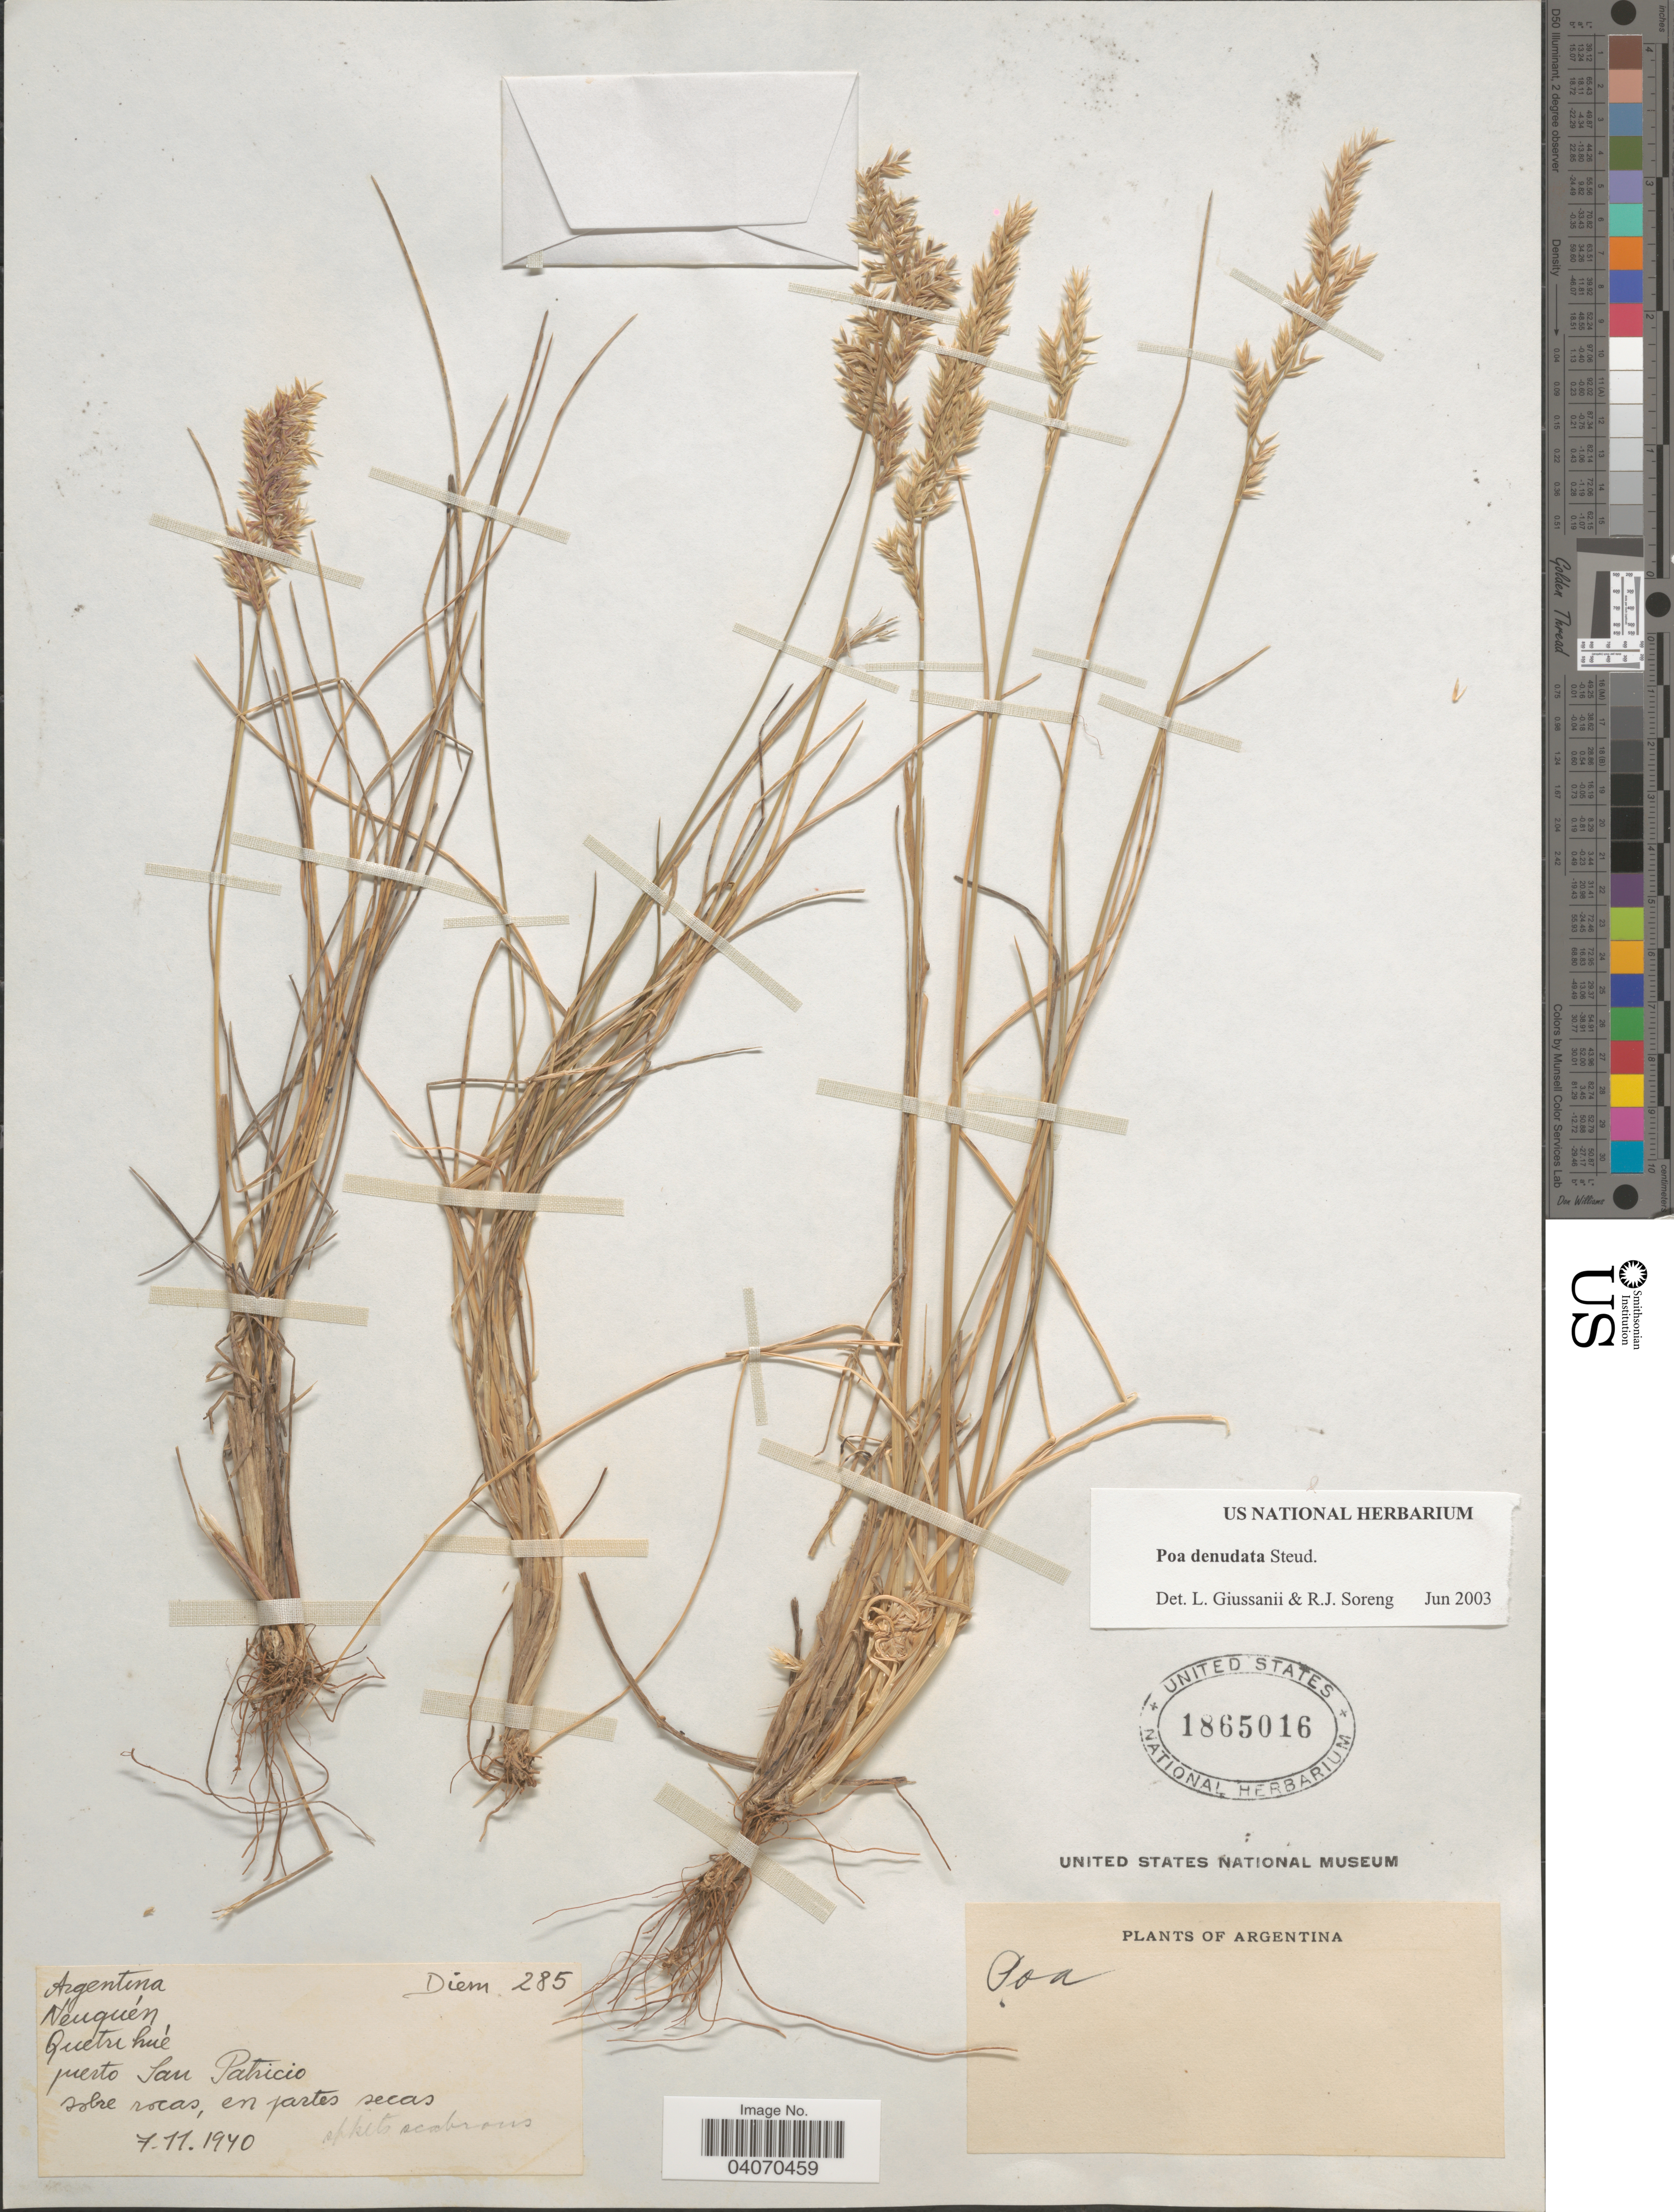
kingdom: Plantae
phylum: Tracheophyta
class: Liliopsida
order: Poales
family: Poaceae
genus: Poa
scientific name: Poa denudata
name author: Steud.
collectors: Diem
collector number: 285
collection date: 1940-11-07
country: Argentina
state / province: Neuquen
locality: Quetre hué puerto San Patricio sobre rocas, en partes secas.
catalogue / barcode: US 1865016